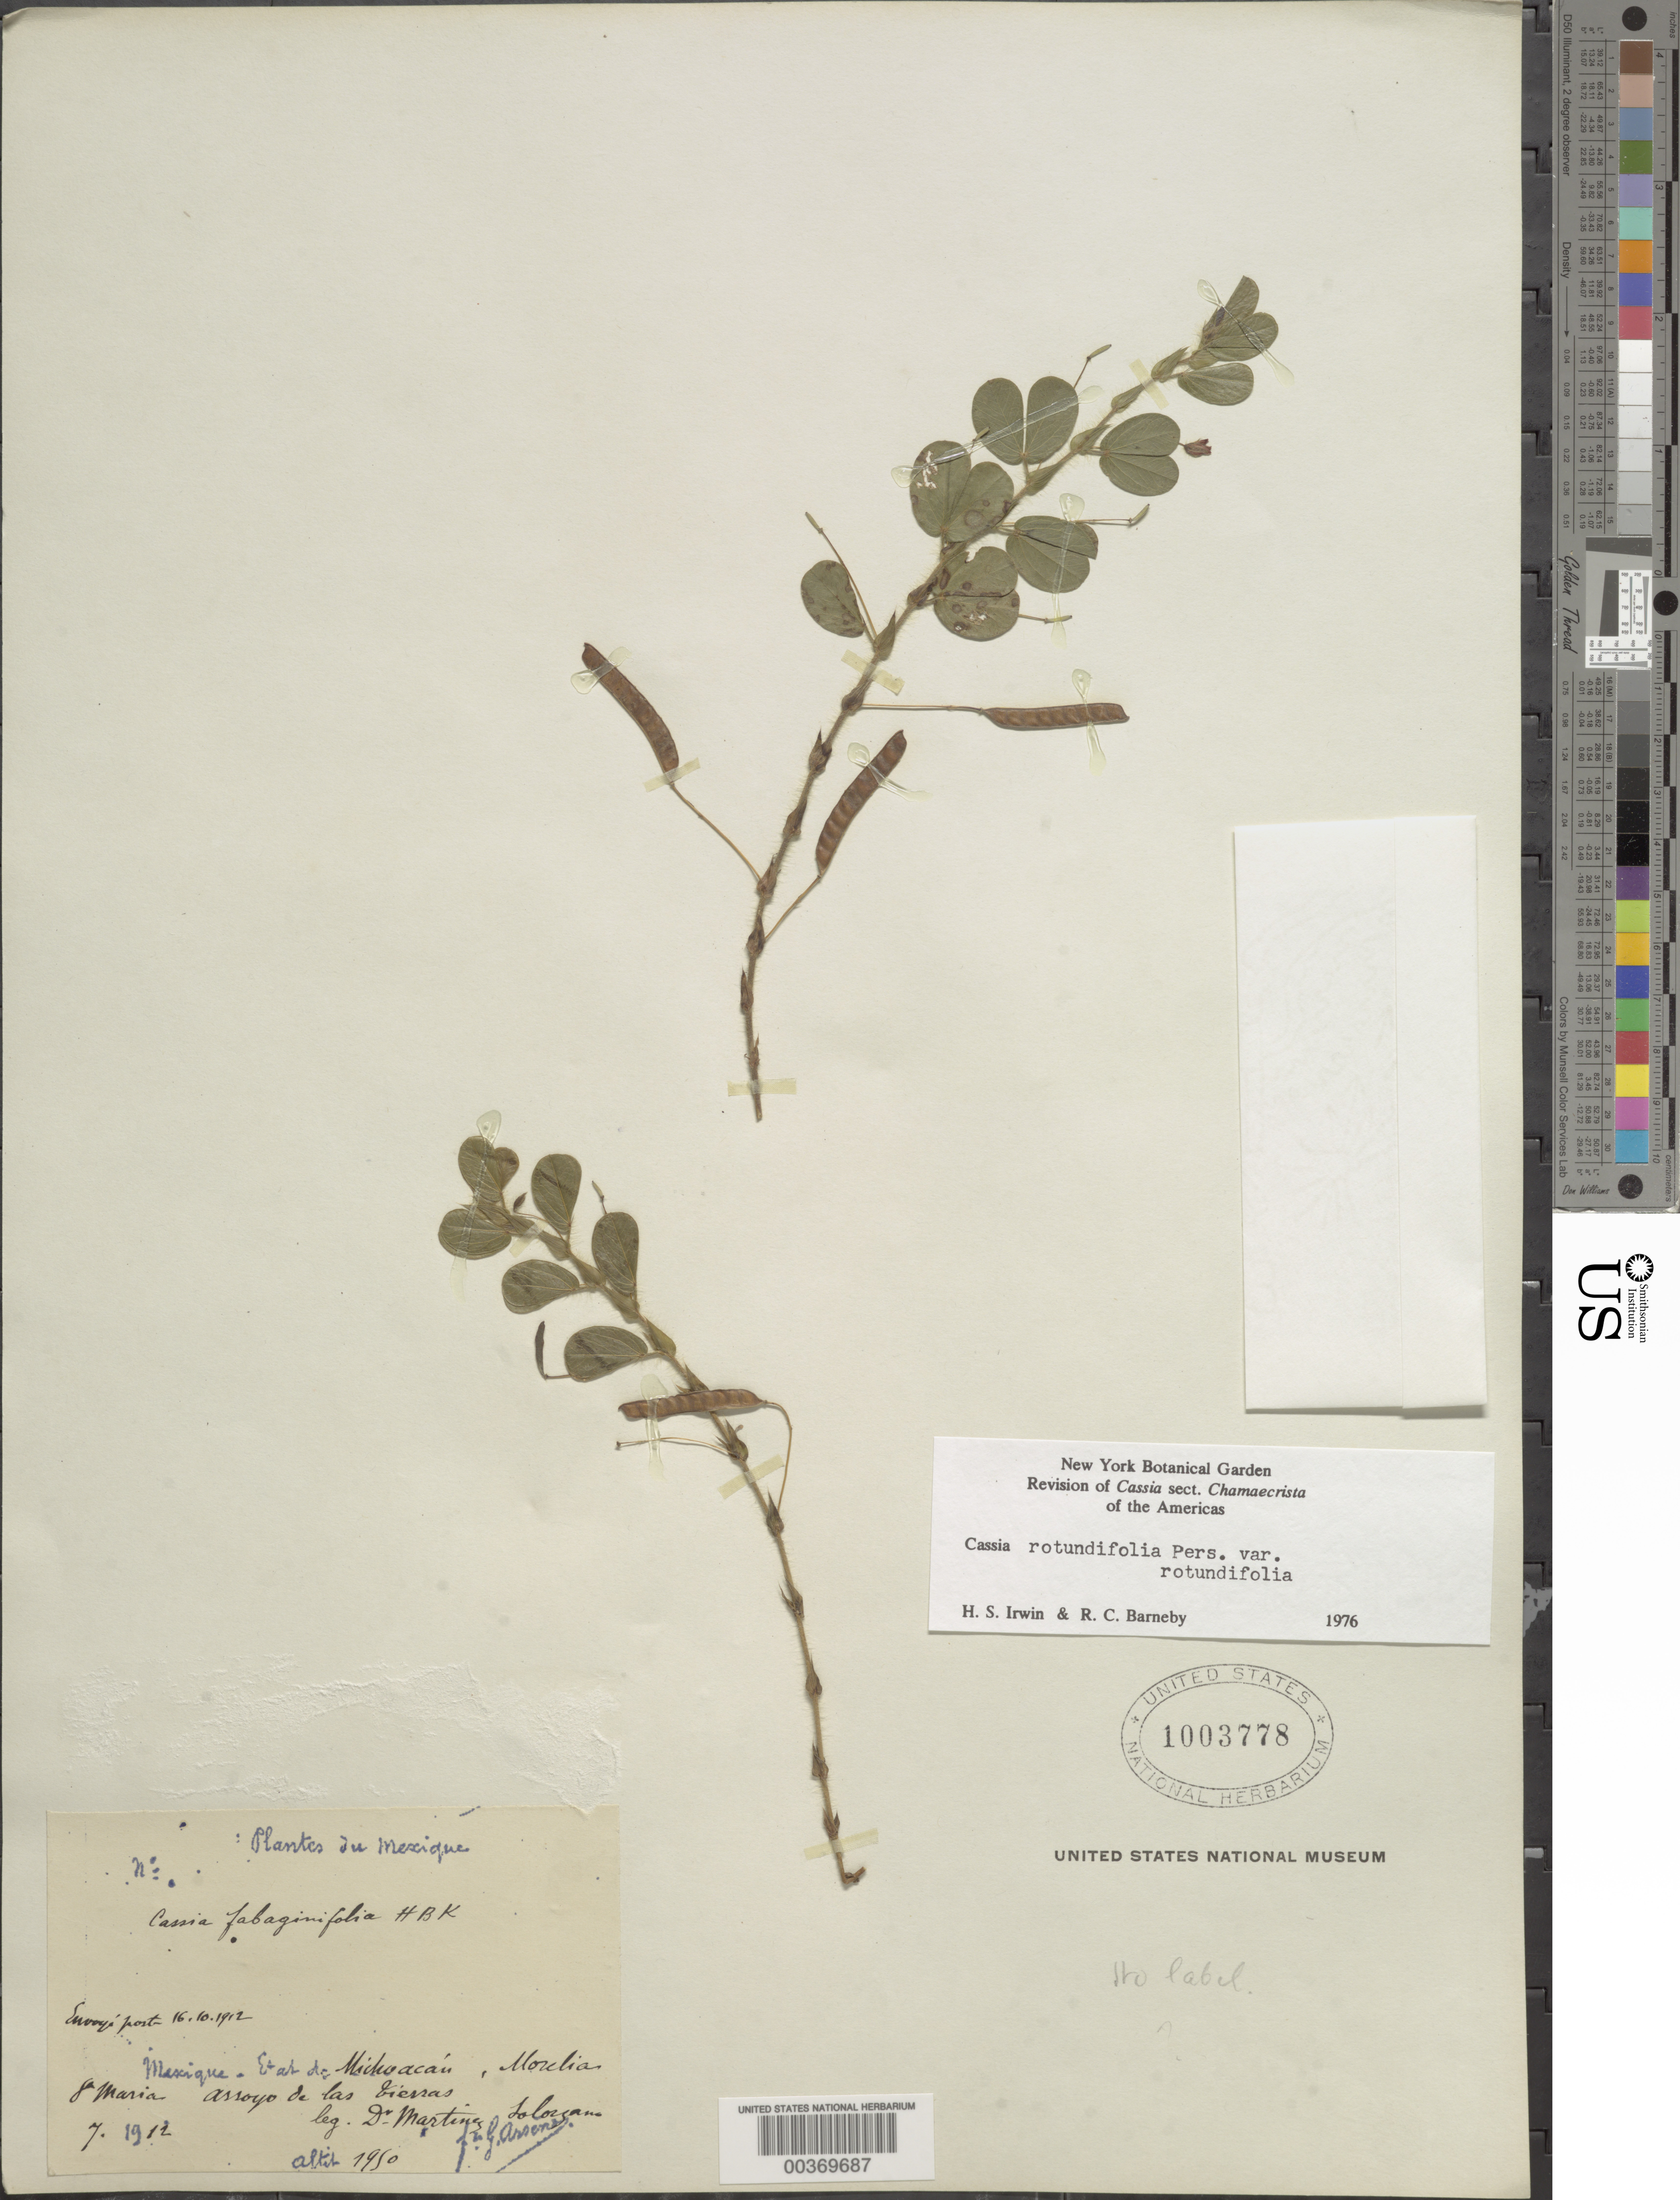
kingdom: Plantae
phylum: Tracheophyta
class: Magnoliopsida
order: Fabales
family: Fabaceae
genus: Chamaecrista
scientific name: Chamaecrista rotundifolia var. rotundifolia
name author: (Pers.) Greene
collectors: Bro. G. Arsène & M. Lolorian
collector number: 1950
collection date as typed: Jul 1912 or 16 Oct 1912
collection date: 1912-07 or 1912-10-16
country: Mexico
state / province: Michoacán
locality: Morelia and maria; arroyo de las sierras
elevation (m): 1100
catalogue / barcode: US 1003778